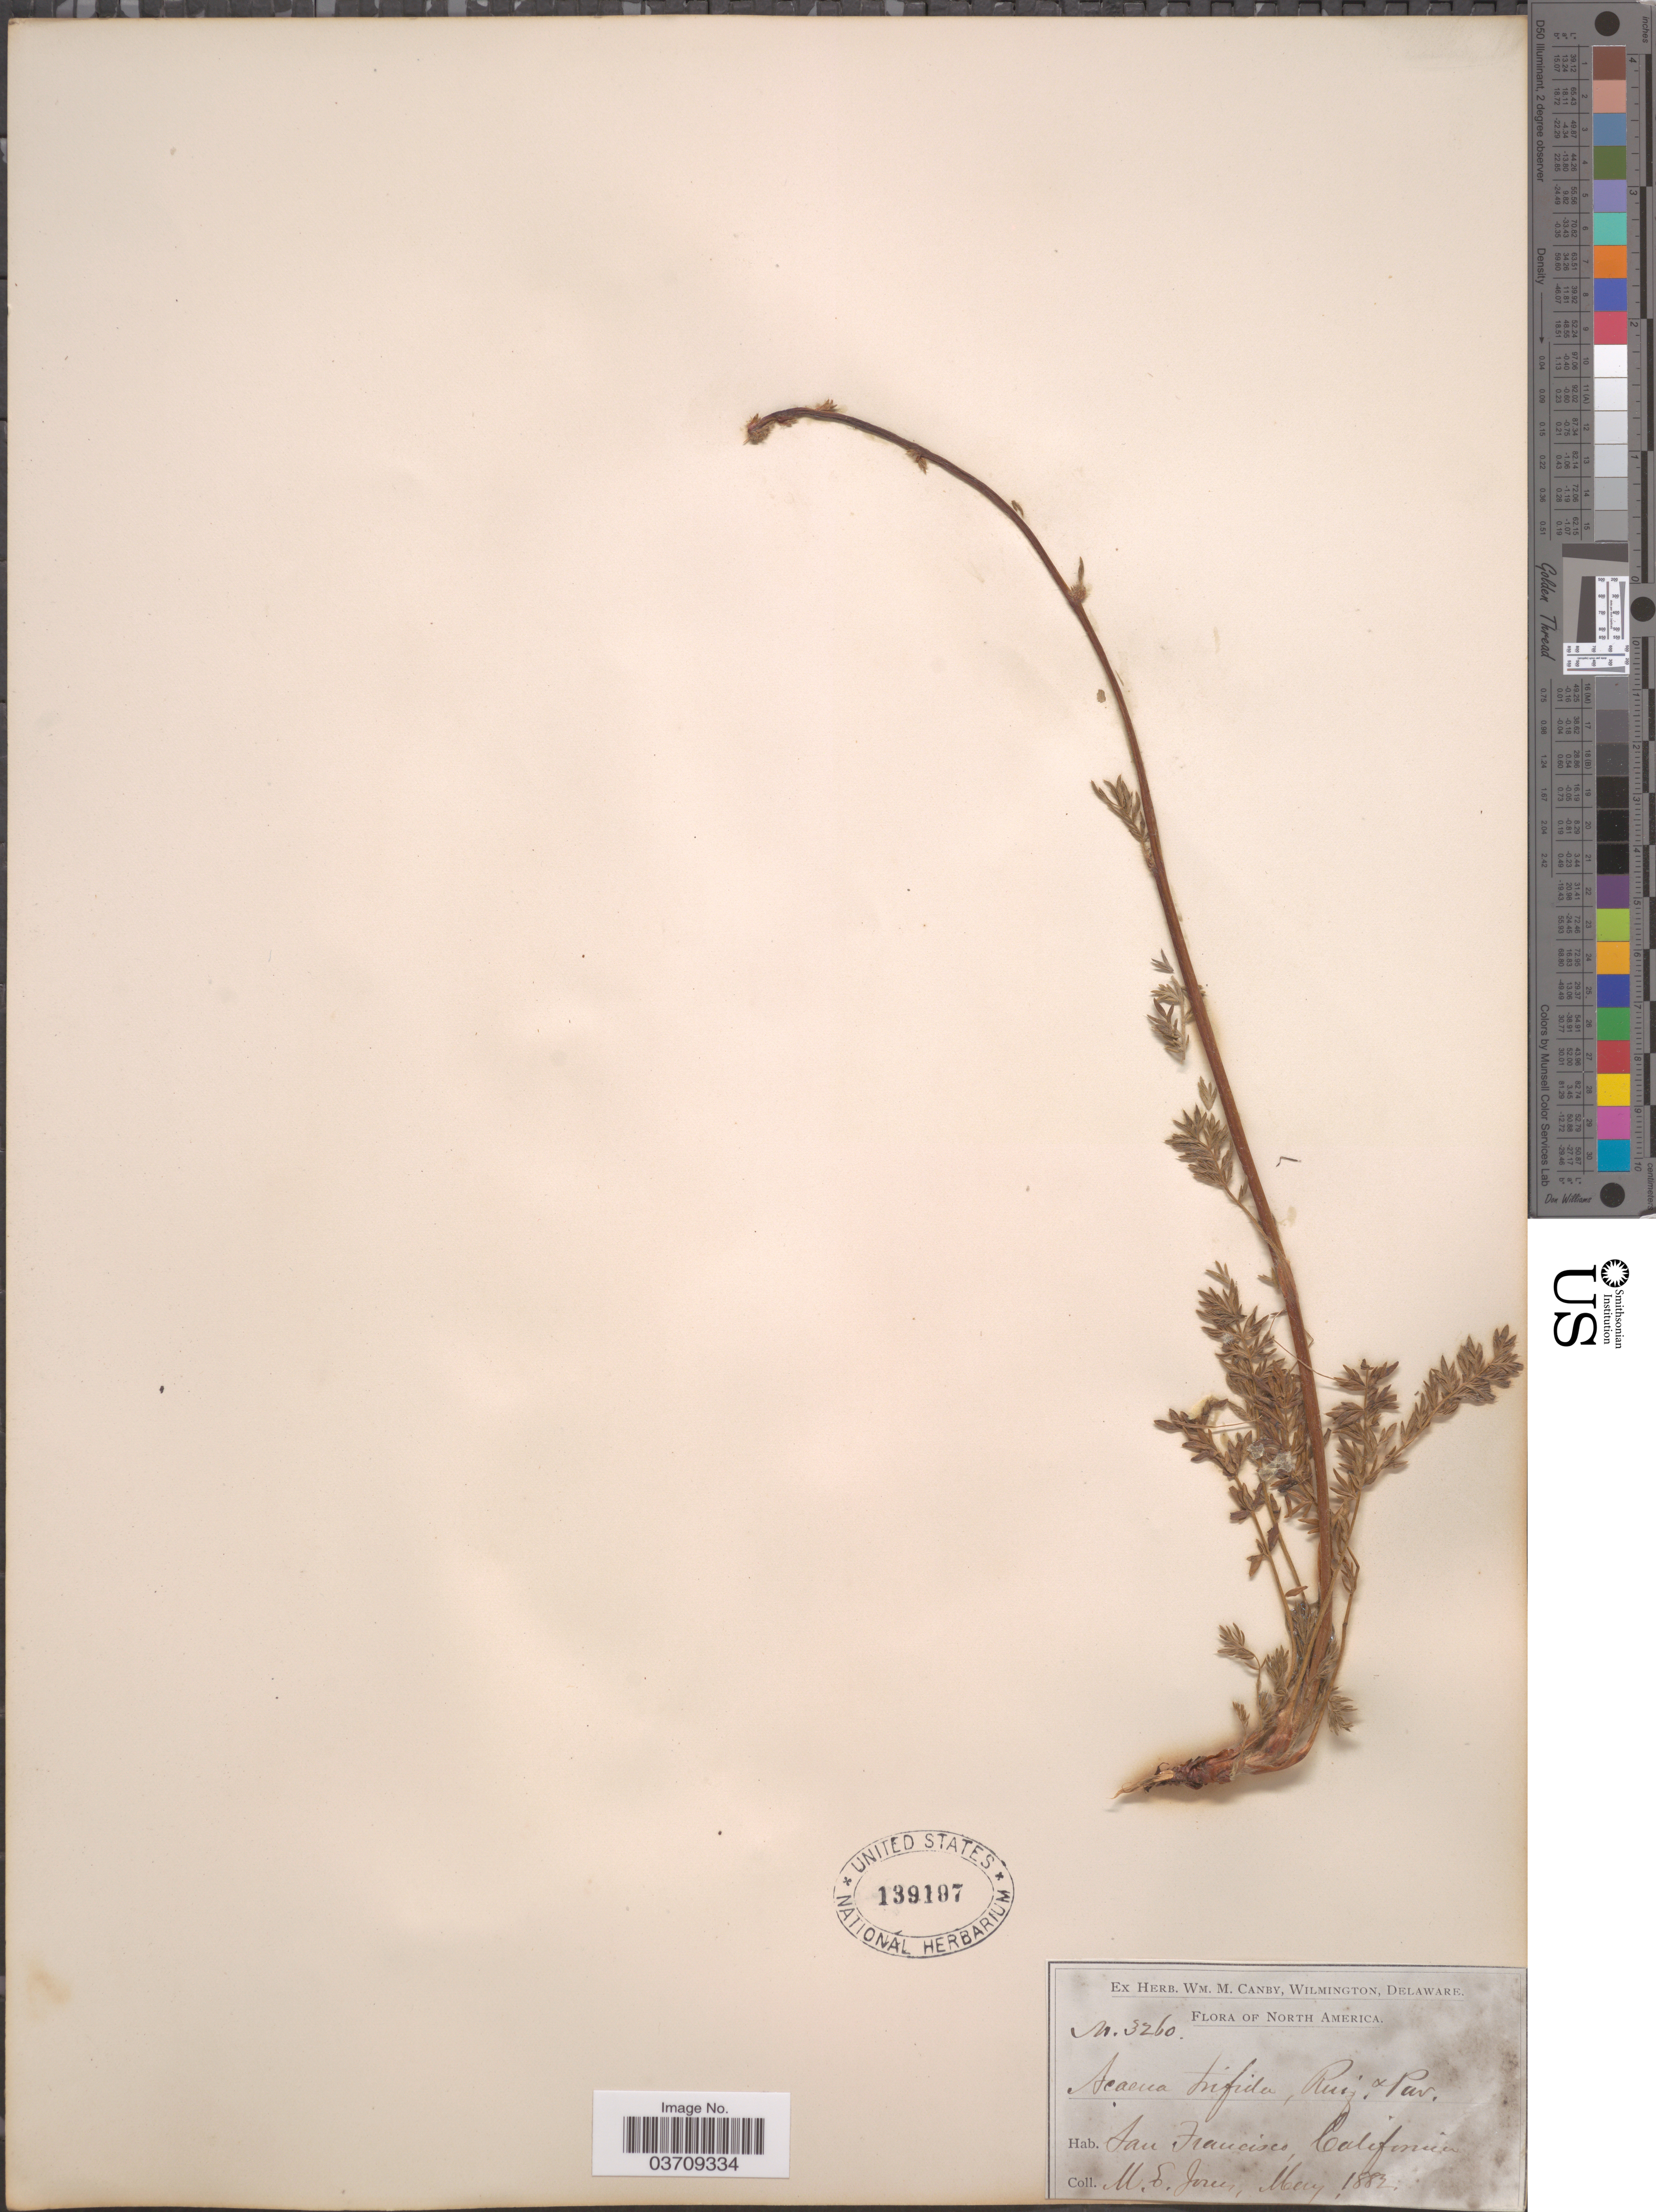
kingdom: Plantae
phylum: Tracheophyta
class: Magnoliopsida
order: Rosales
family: Rosaceae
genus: Acaena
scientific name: Acaena trifida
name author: Ruiz & Pav.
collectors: M. E. Jones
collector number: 3260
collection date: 1882-08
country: United States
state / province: California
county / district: San Francisco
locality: San Francisco.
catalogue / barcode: US 139197